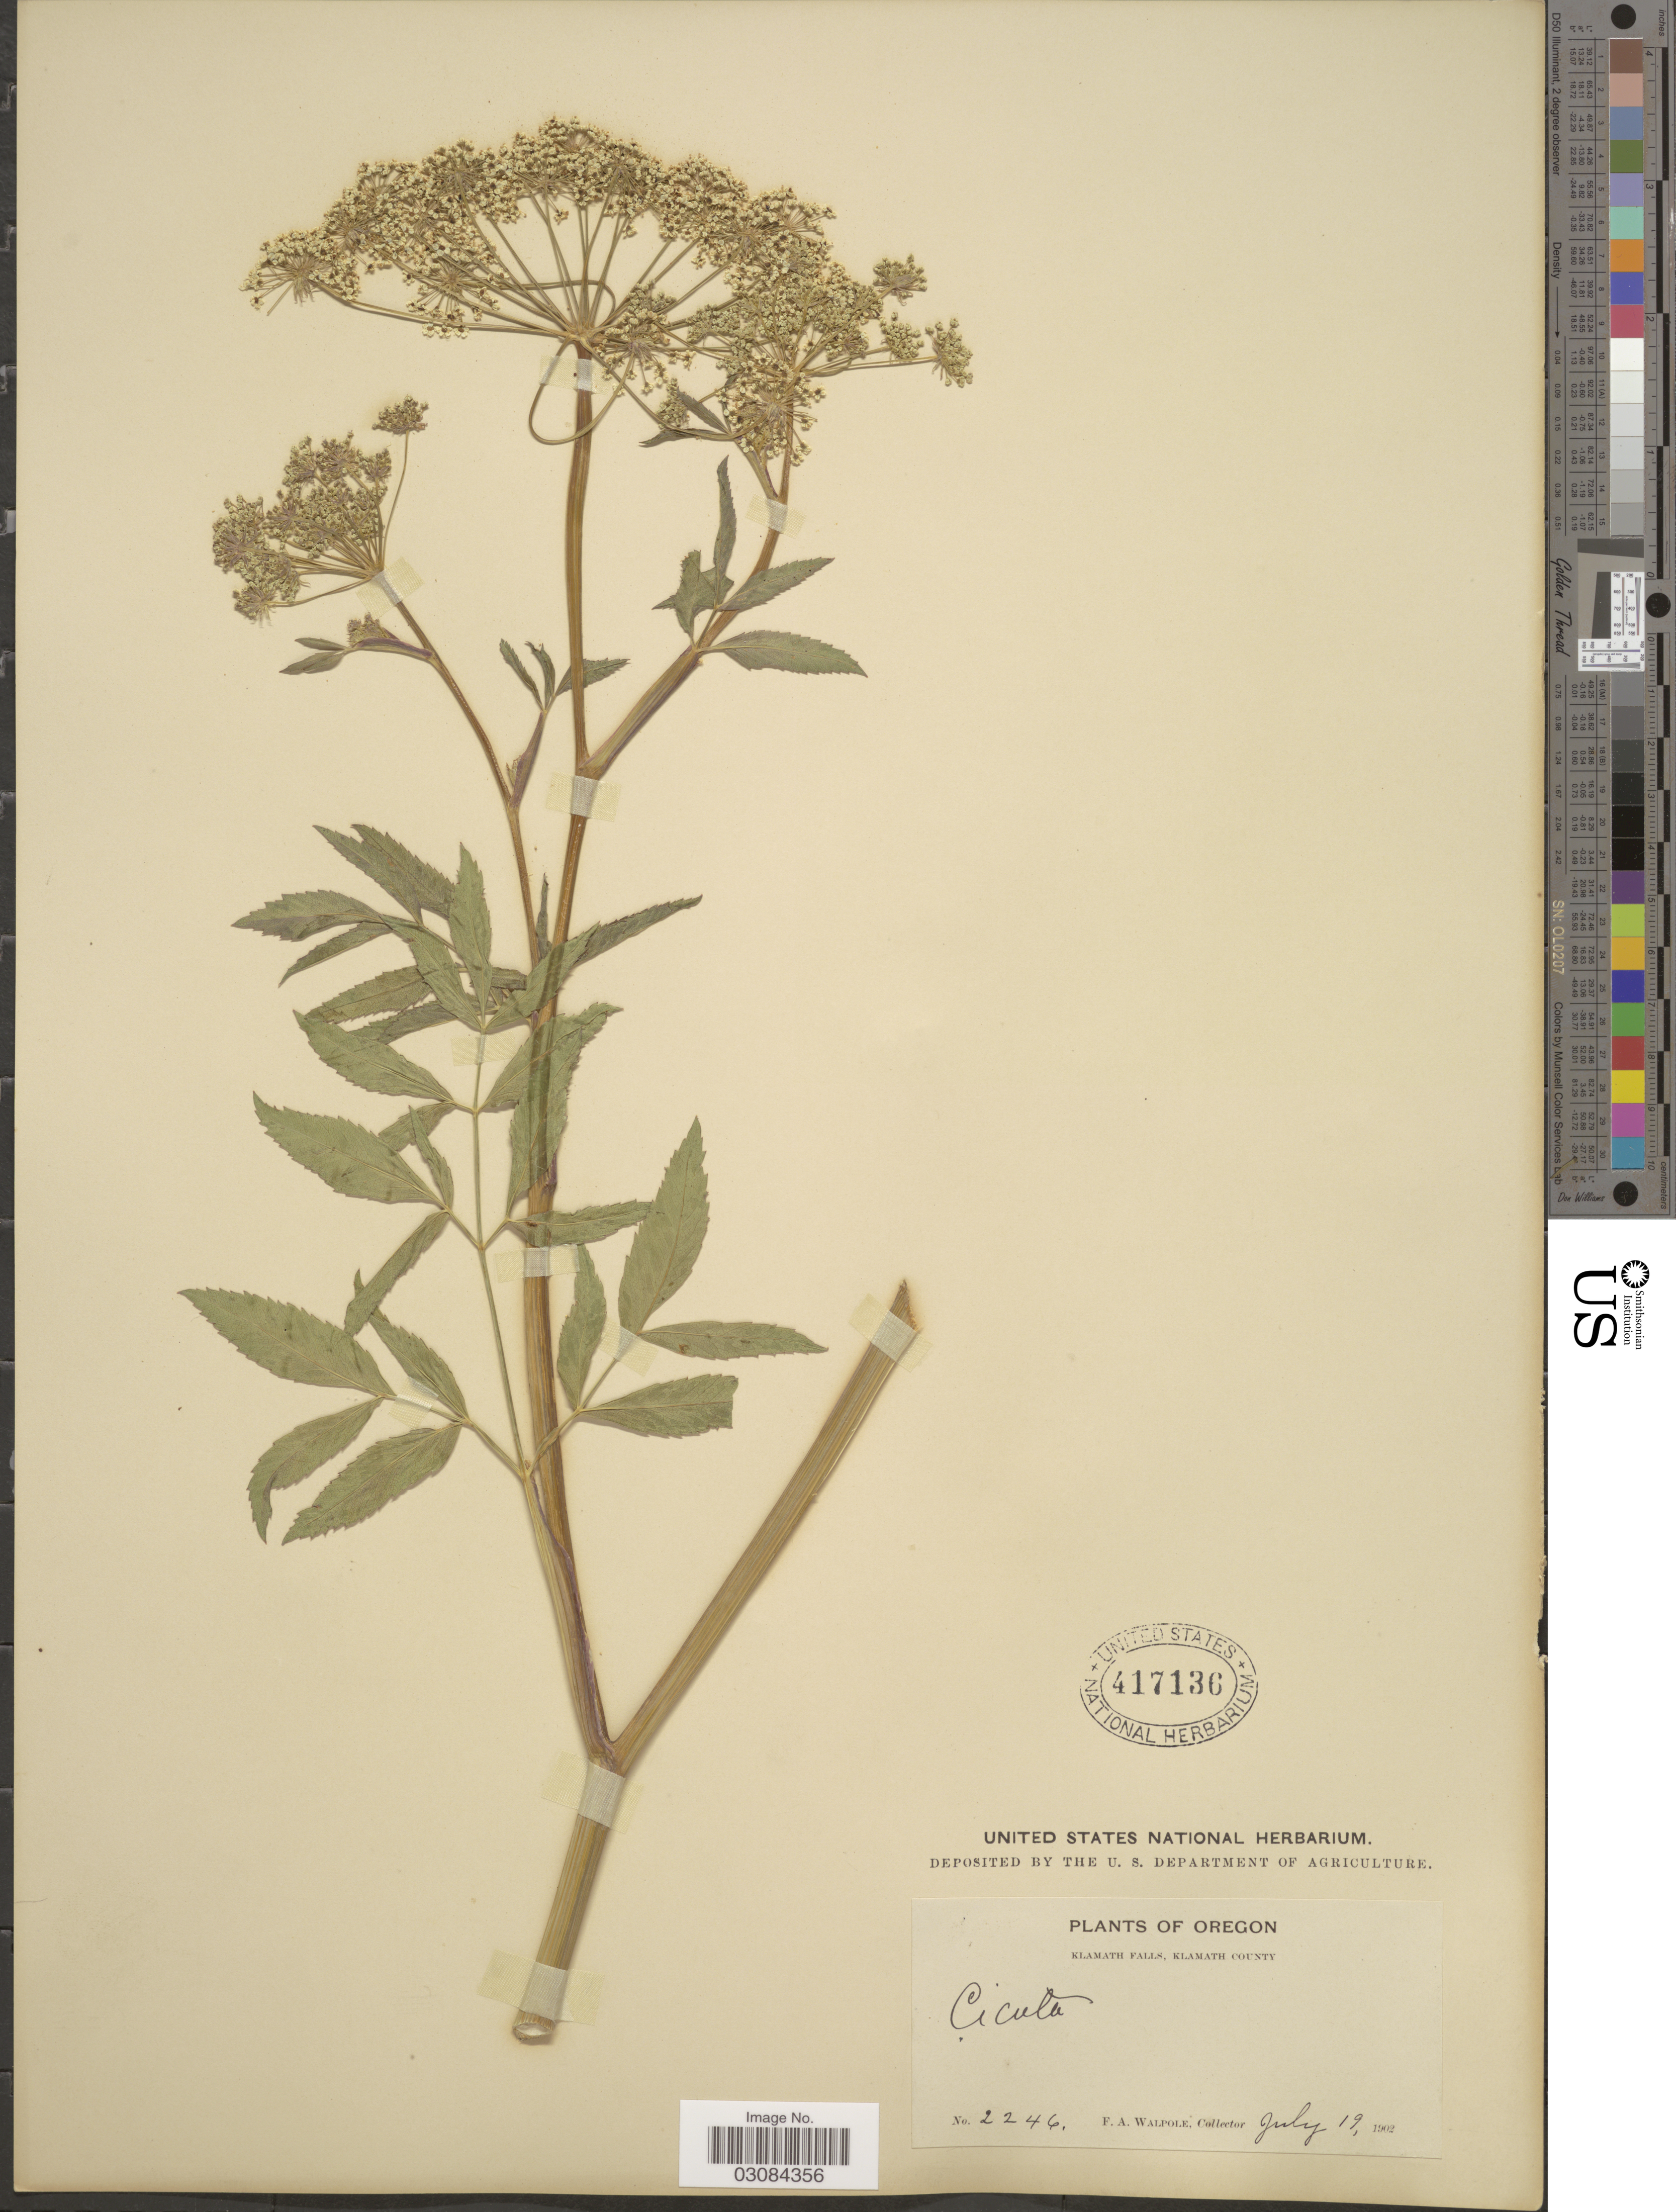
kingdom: Plantae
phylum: Tracheophyta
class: Magnoliopsida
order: Apiales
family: Apiaceae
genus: Cicuta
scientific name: Cicuta douglasii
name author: (DC.) J.M. Coult. & Rose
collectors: F. Walpole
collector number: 2246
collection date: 1902-07-19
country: United States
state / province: Oregon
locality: Klamath Falls, Klamath County.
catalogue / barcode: US 417136